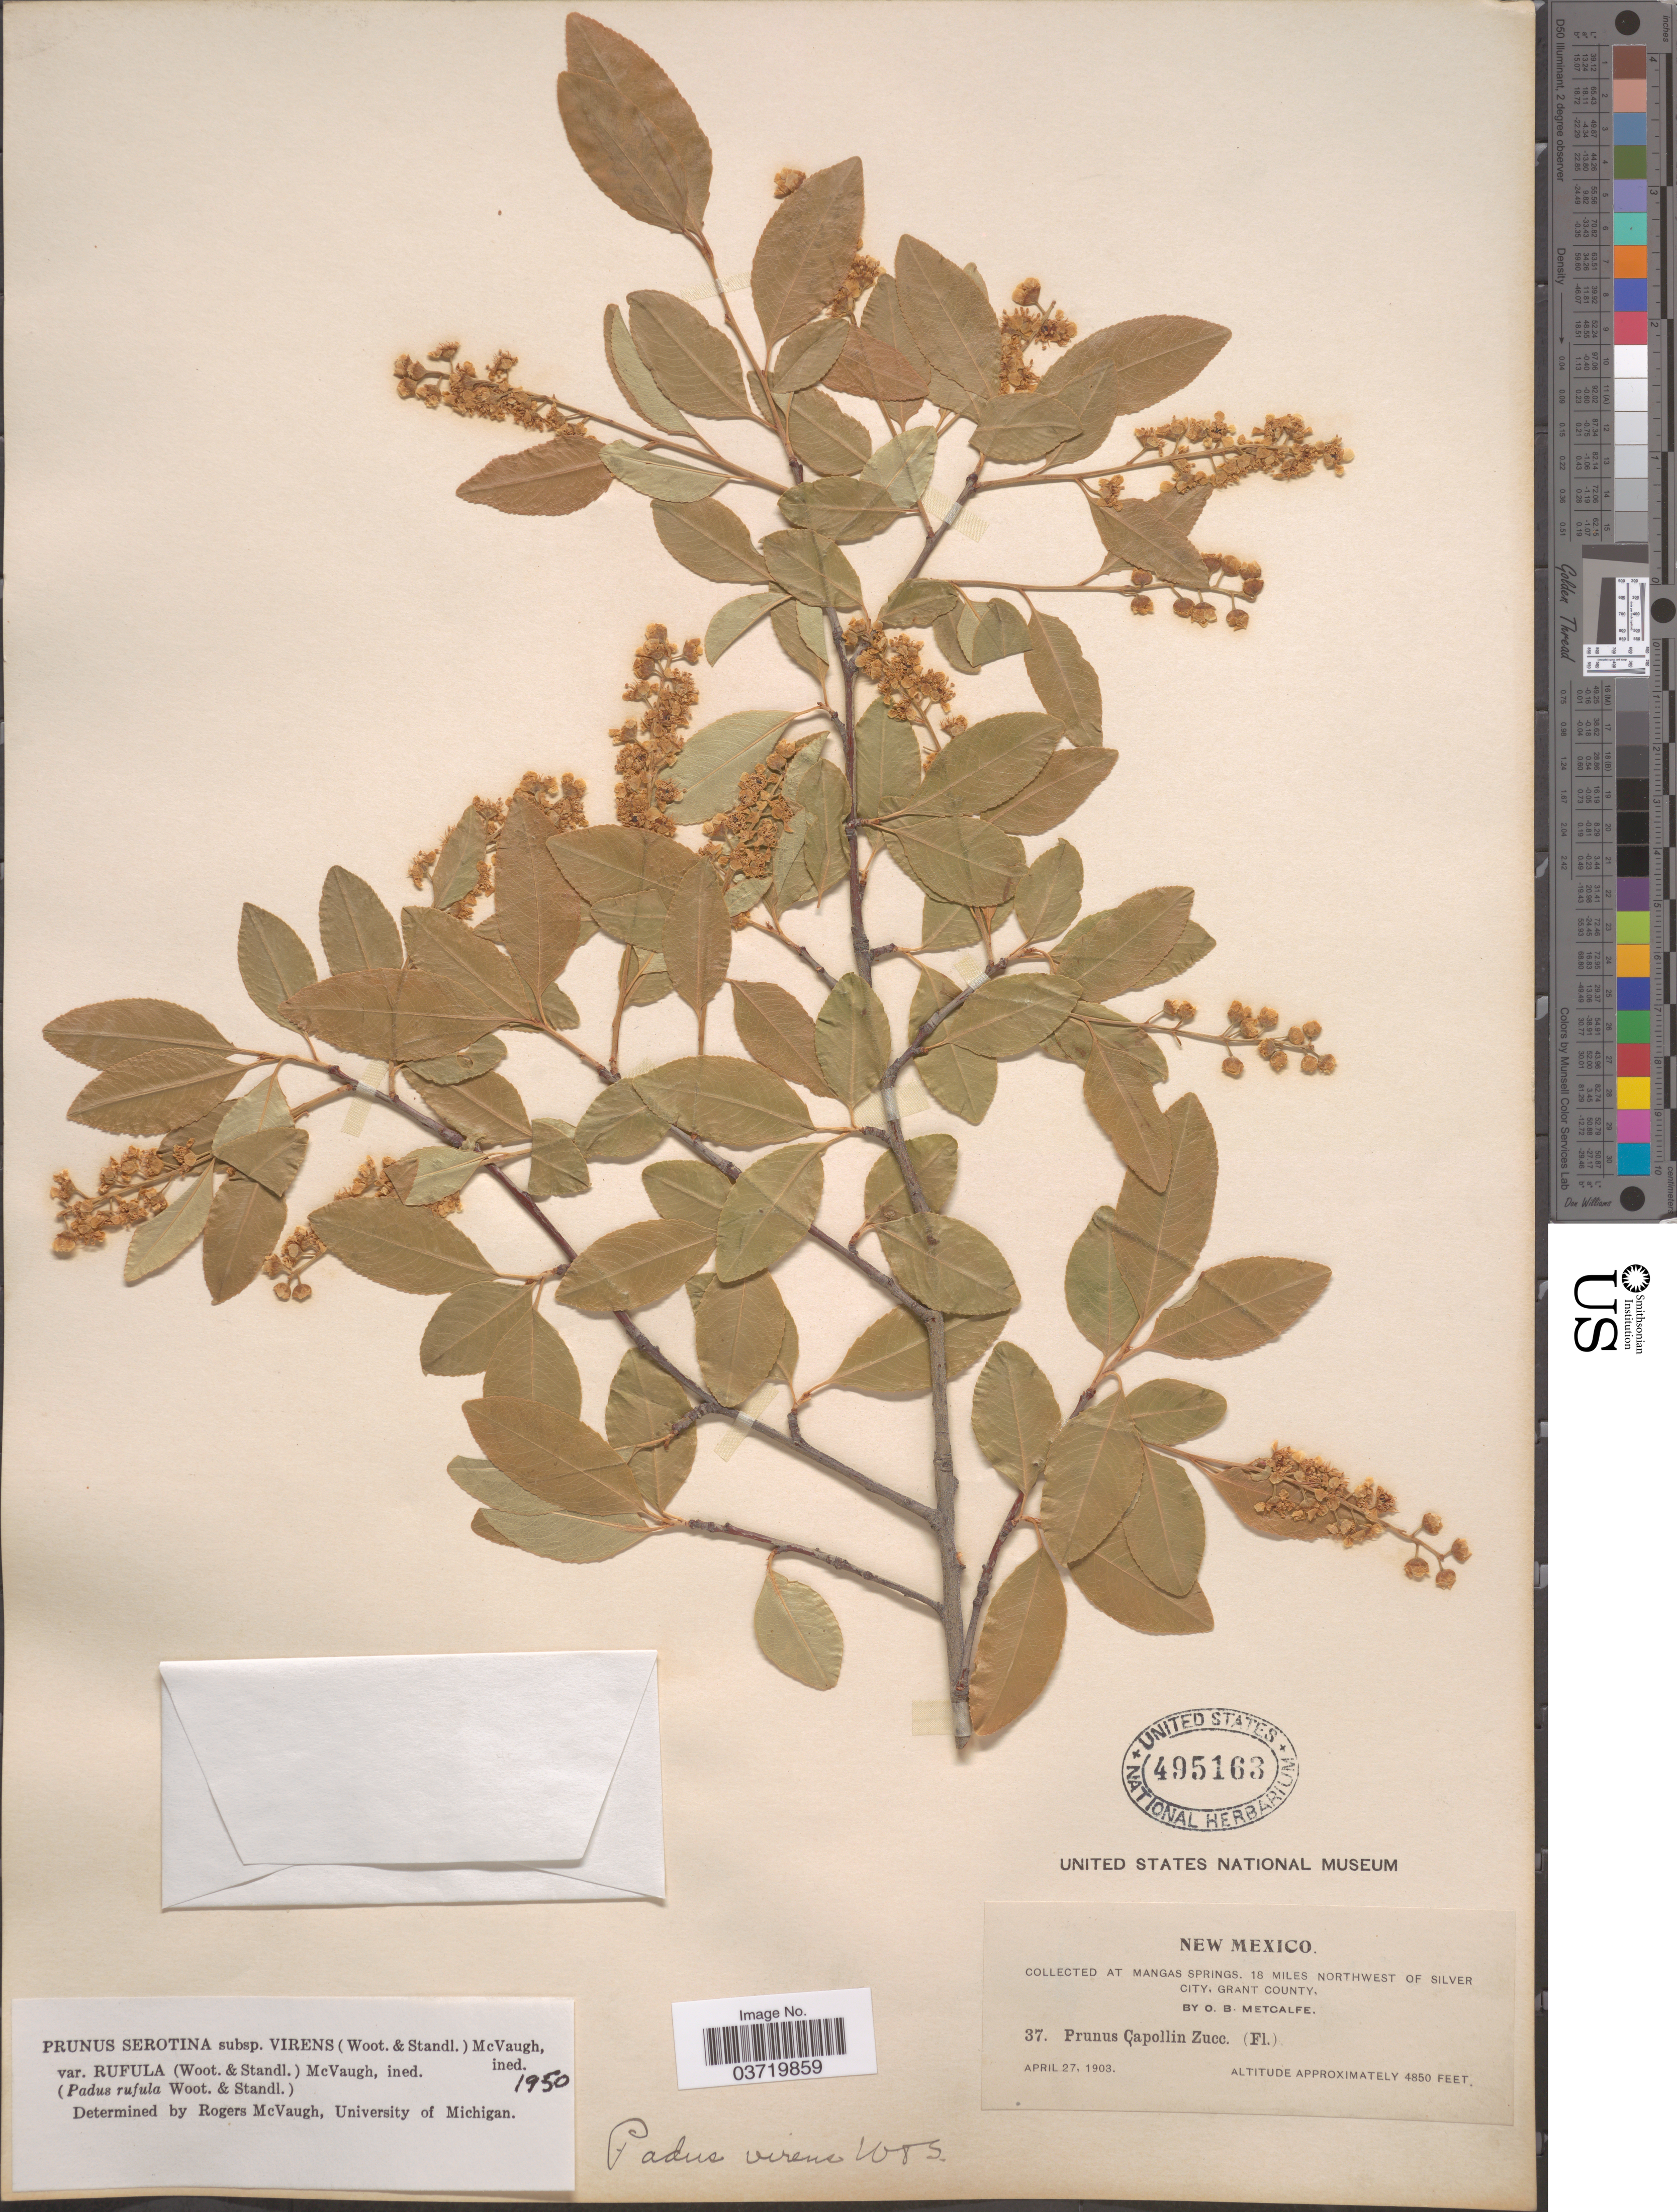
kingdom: Plantae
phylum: Tracheophyta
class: Magnoliopsida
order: Rosales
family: Rosaceae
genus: Prunus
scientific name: Prunus serotina var. rufula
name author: (Wooton & Standl.) McVaugh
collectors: O. B. Metcalfe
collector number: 37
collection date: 1903-04-27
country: United States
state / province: New Mexico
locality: Mangas Springs. 18 miles northwest of Silver City, Grant County.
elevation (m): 1478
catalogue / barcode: US 495163